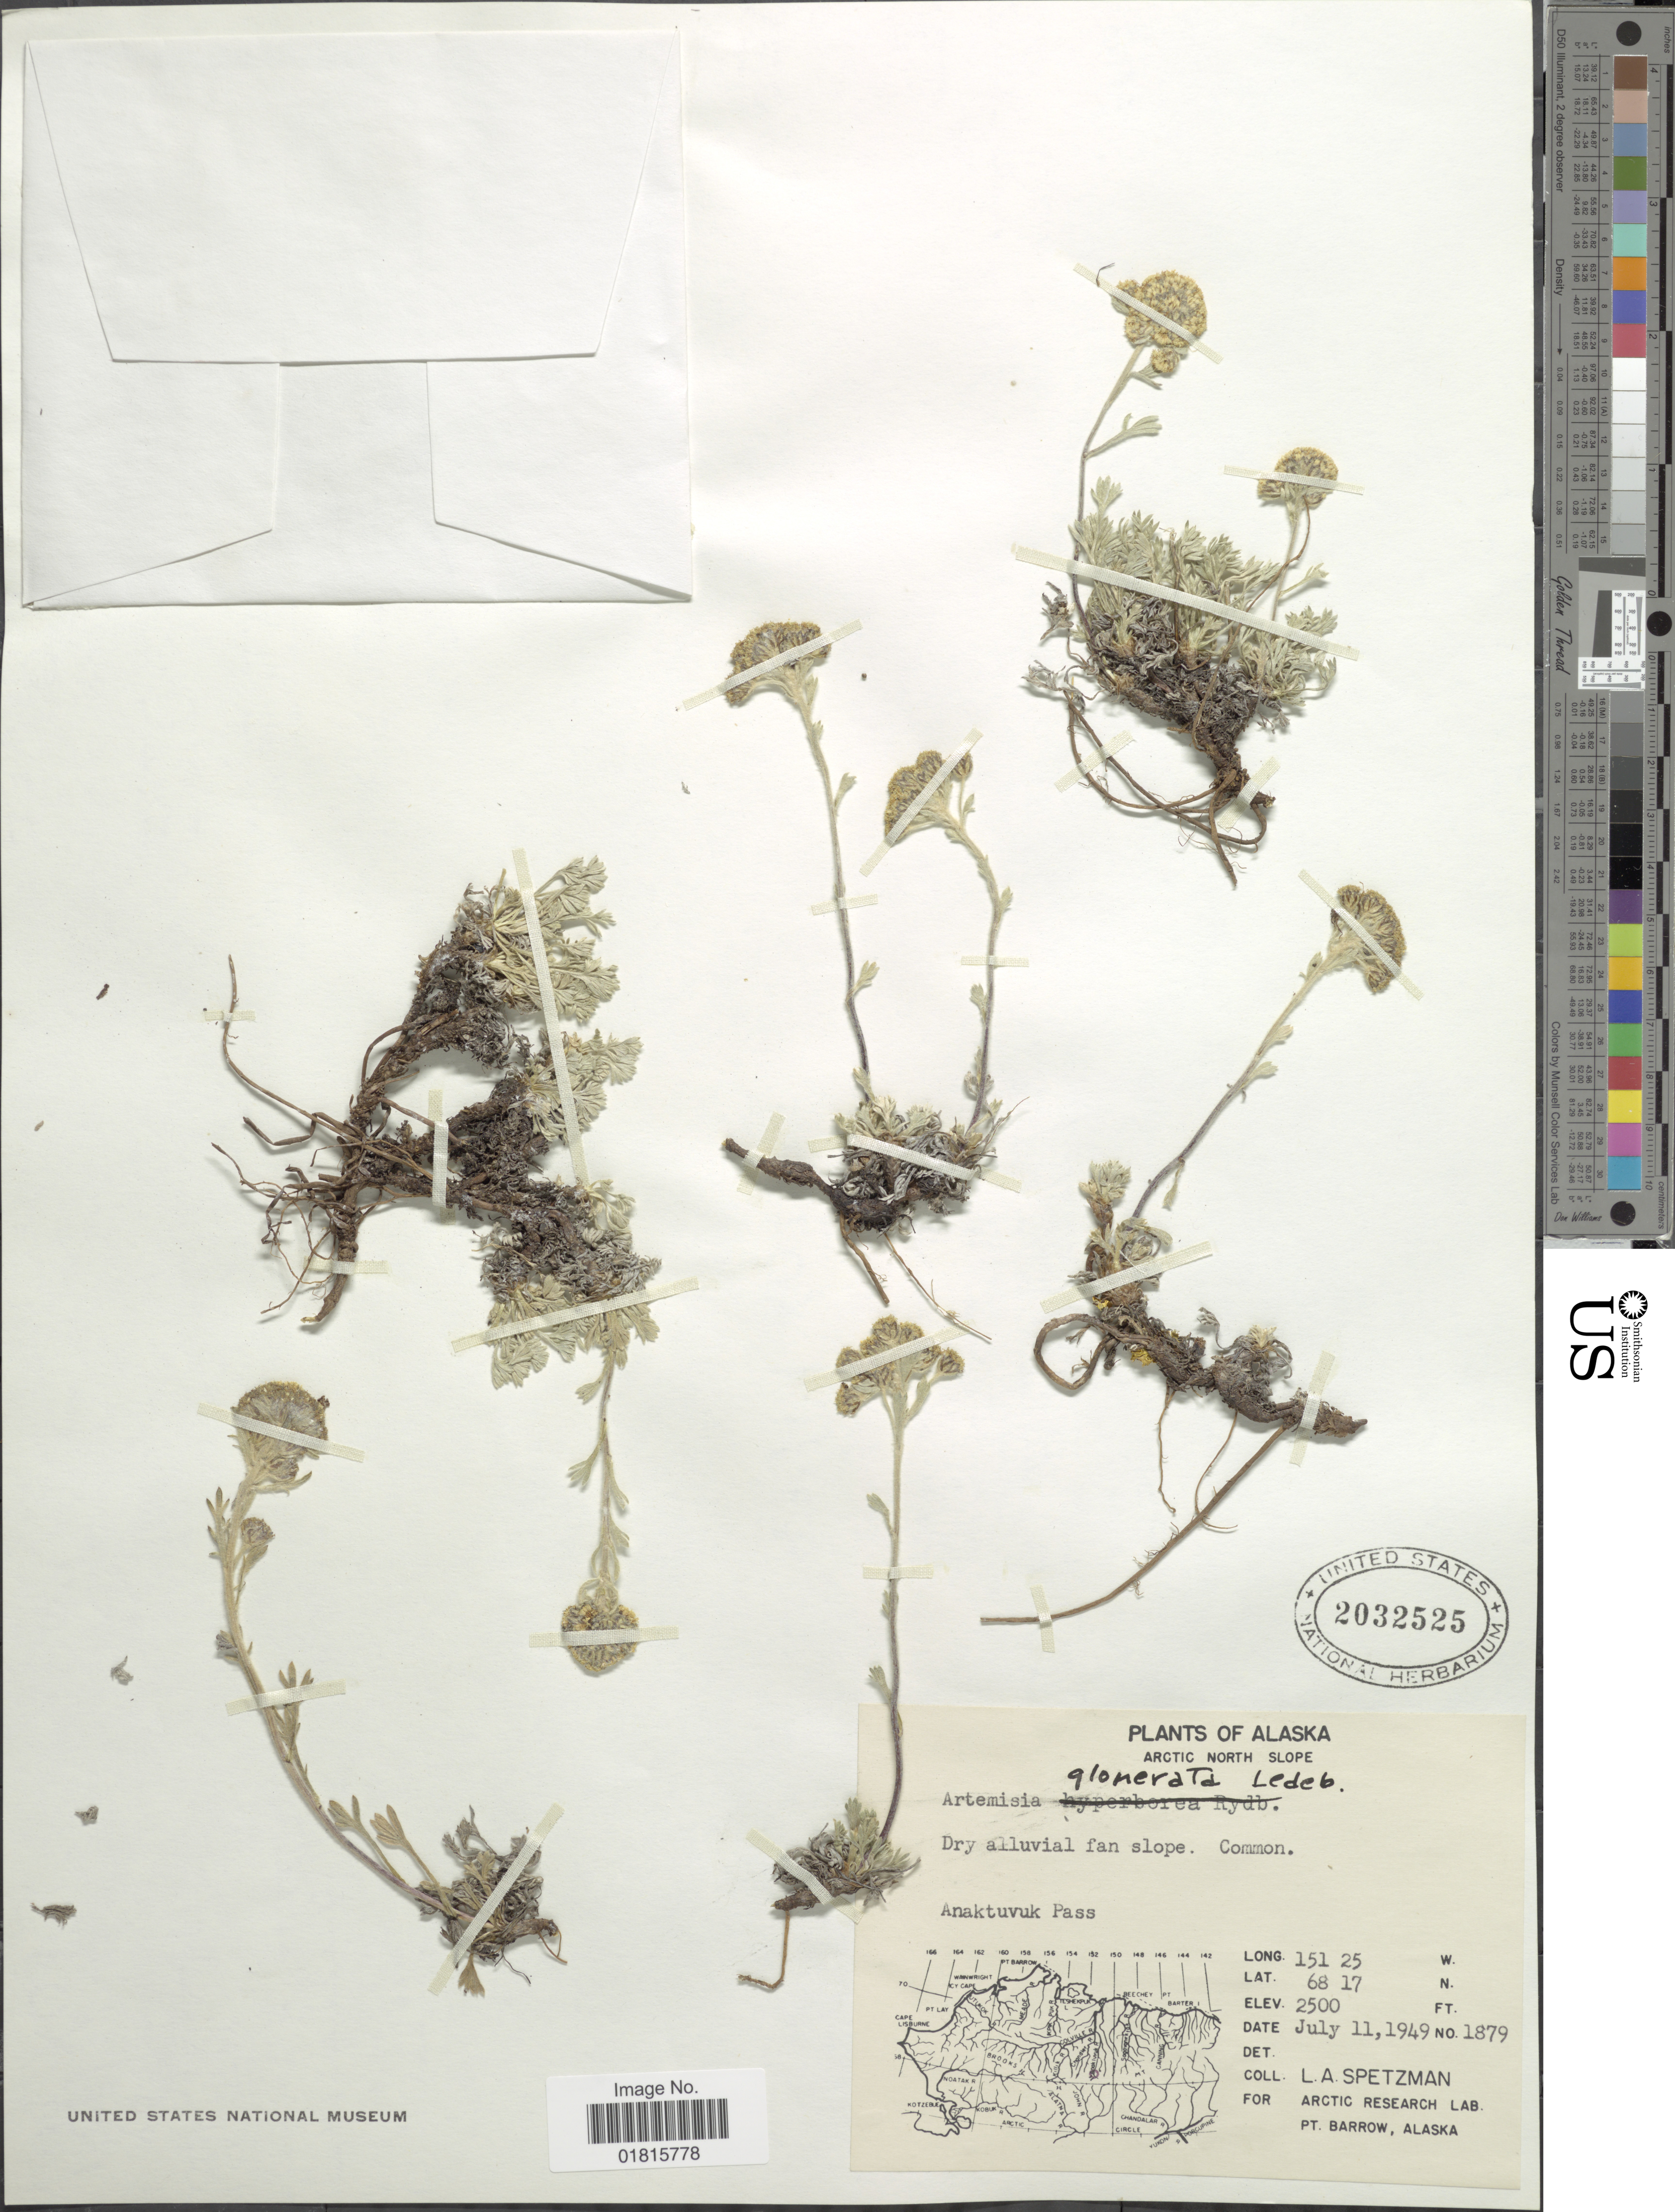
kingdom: Plantae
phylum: Tracheophyta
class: Magnoliopsida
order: Asterales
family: Asteraceae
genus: Artemisia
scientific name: Artemisia glomerata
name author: Ledeb.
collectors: L. Spetzman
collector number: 1879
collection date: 1949-07-11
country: United States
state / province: Alaska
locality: Arctic North Slope, Anaktuvuk Pass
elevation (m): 762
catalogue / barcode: US 2032525